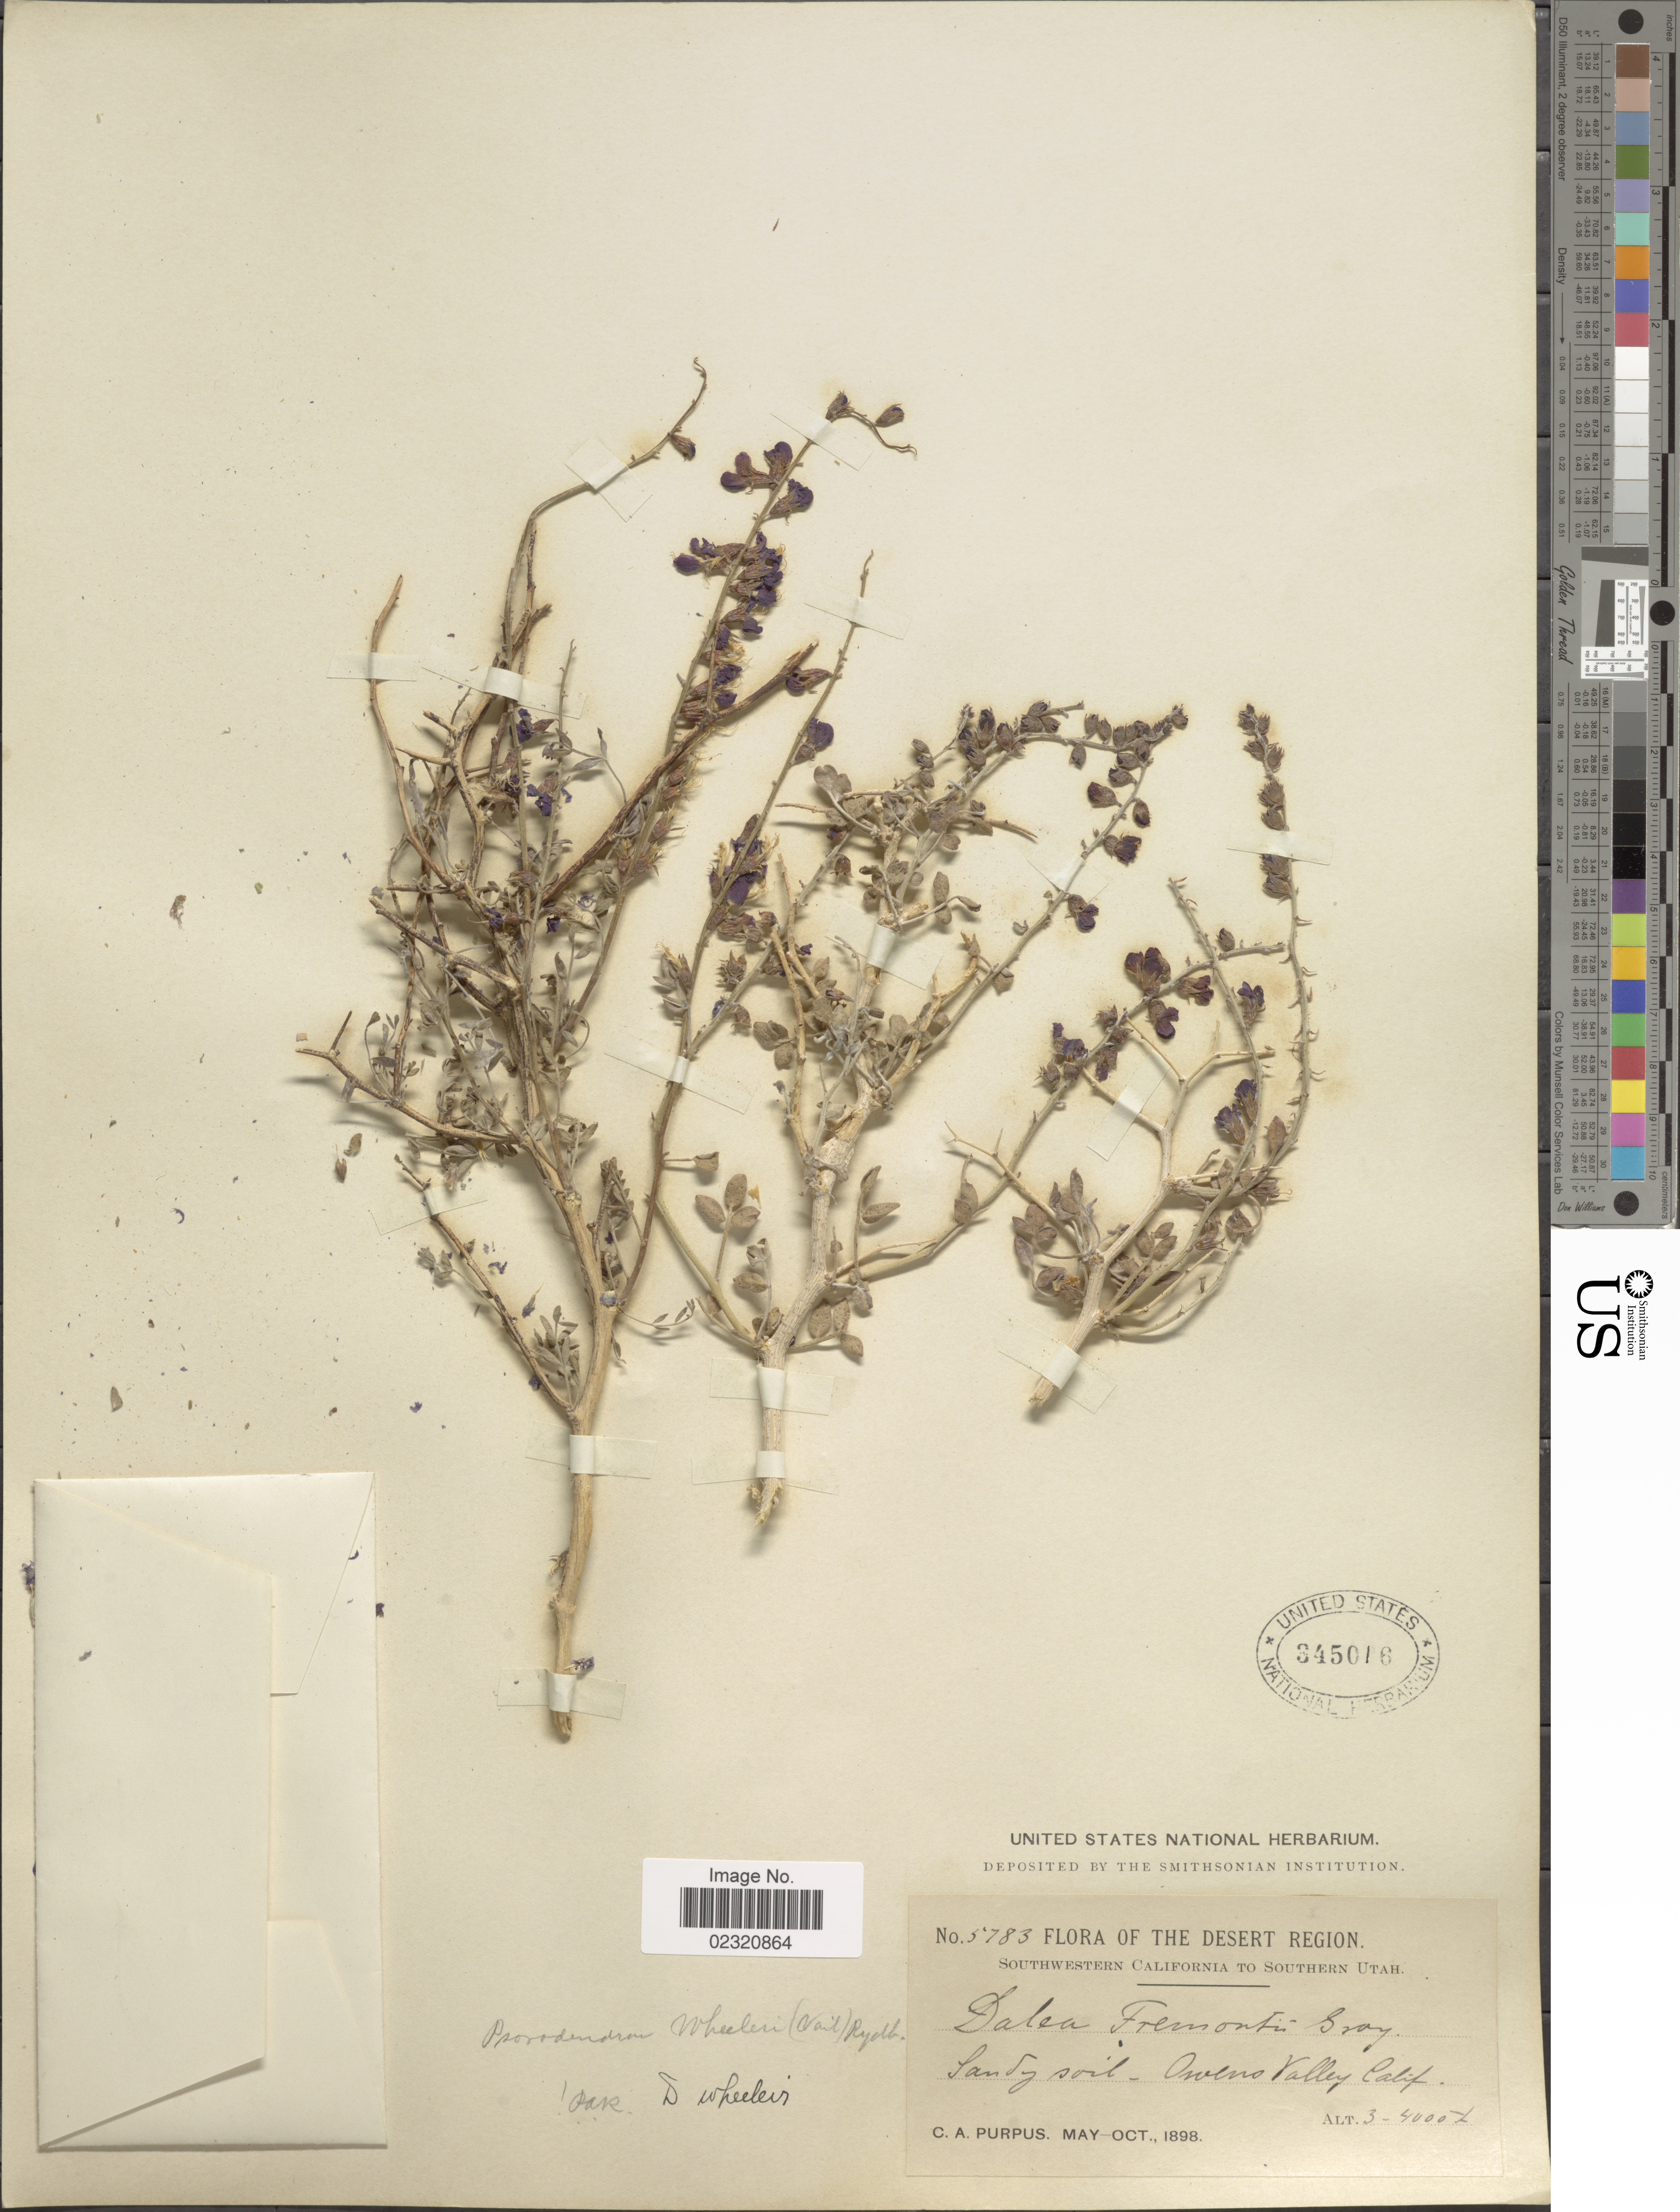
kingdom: Plantae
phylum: Tracheophyta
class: Magnoliopsida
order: Fabales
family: Fabaceae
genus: Psorothamnus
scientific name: Psorothamnus arborescens var. minutifolius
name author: (Parish) Barneby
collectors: C. A. Purpus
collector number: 5783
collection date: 1898-05/1898-10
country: United States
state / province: California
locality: Desert Region, Southwestern California to Southern Utah, Owens Valley Calif.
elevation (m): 914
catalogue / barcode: US 345016